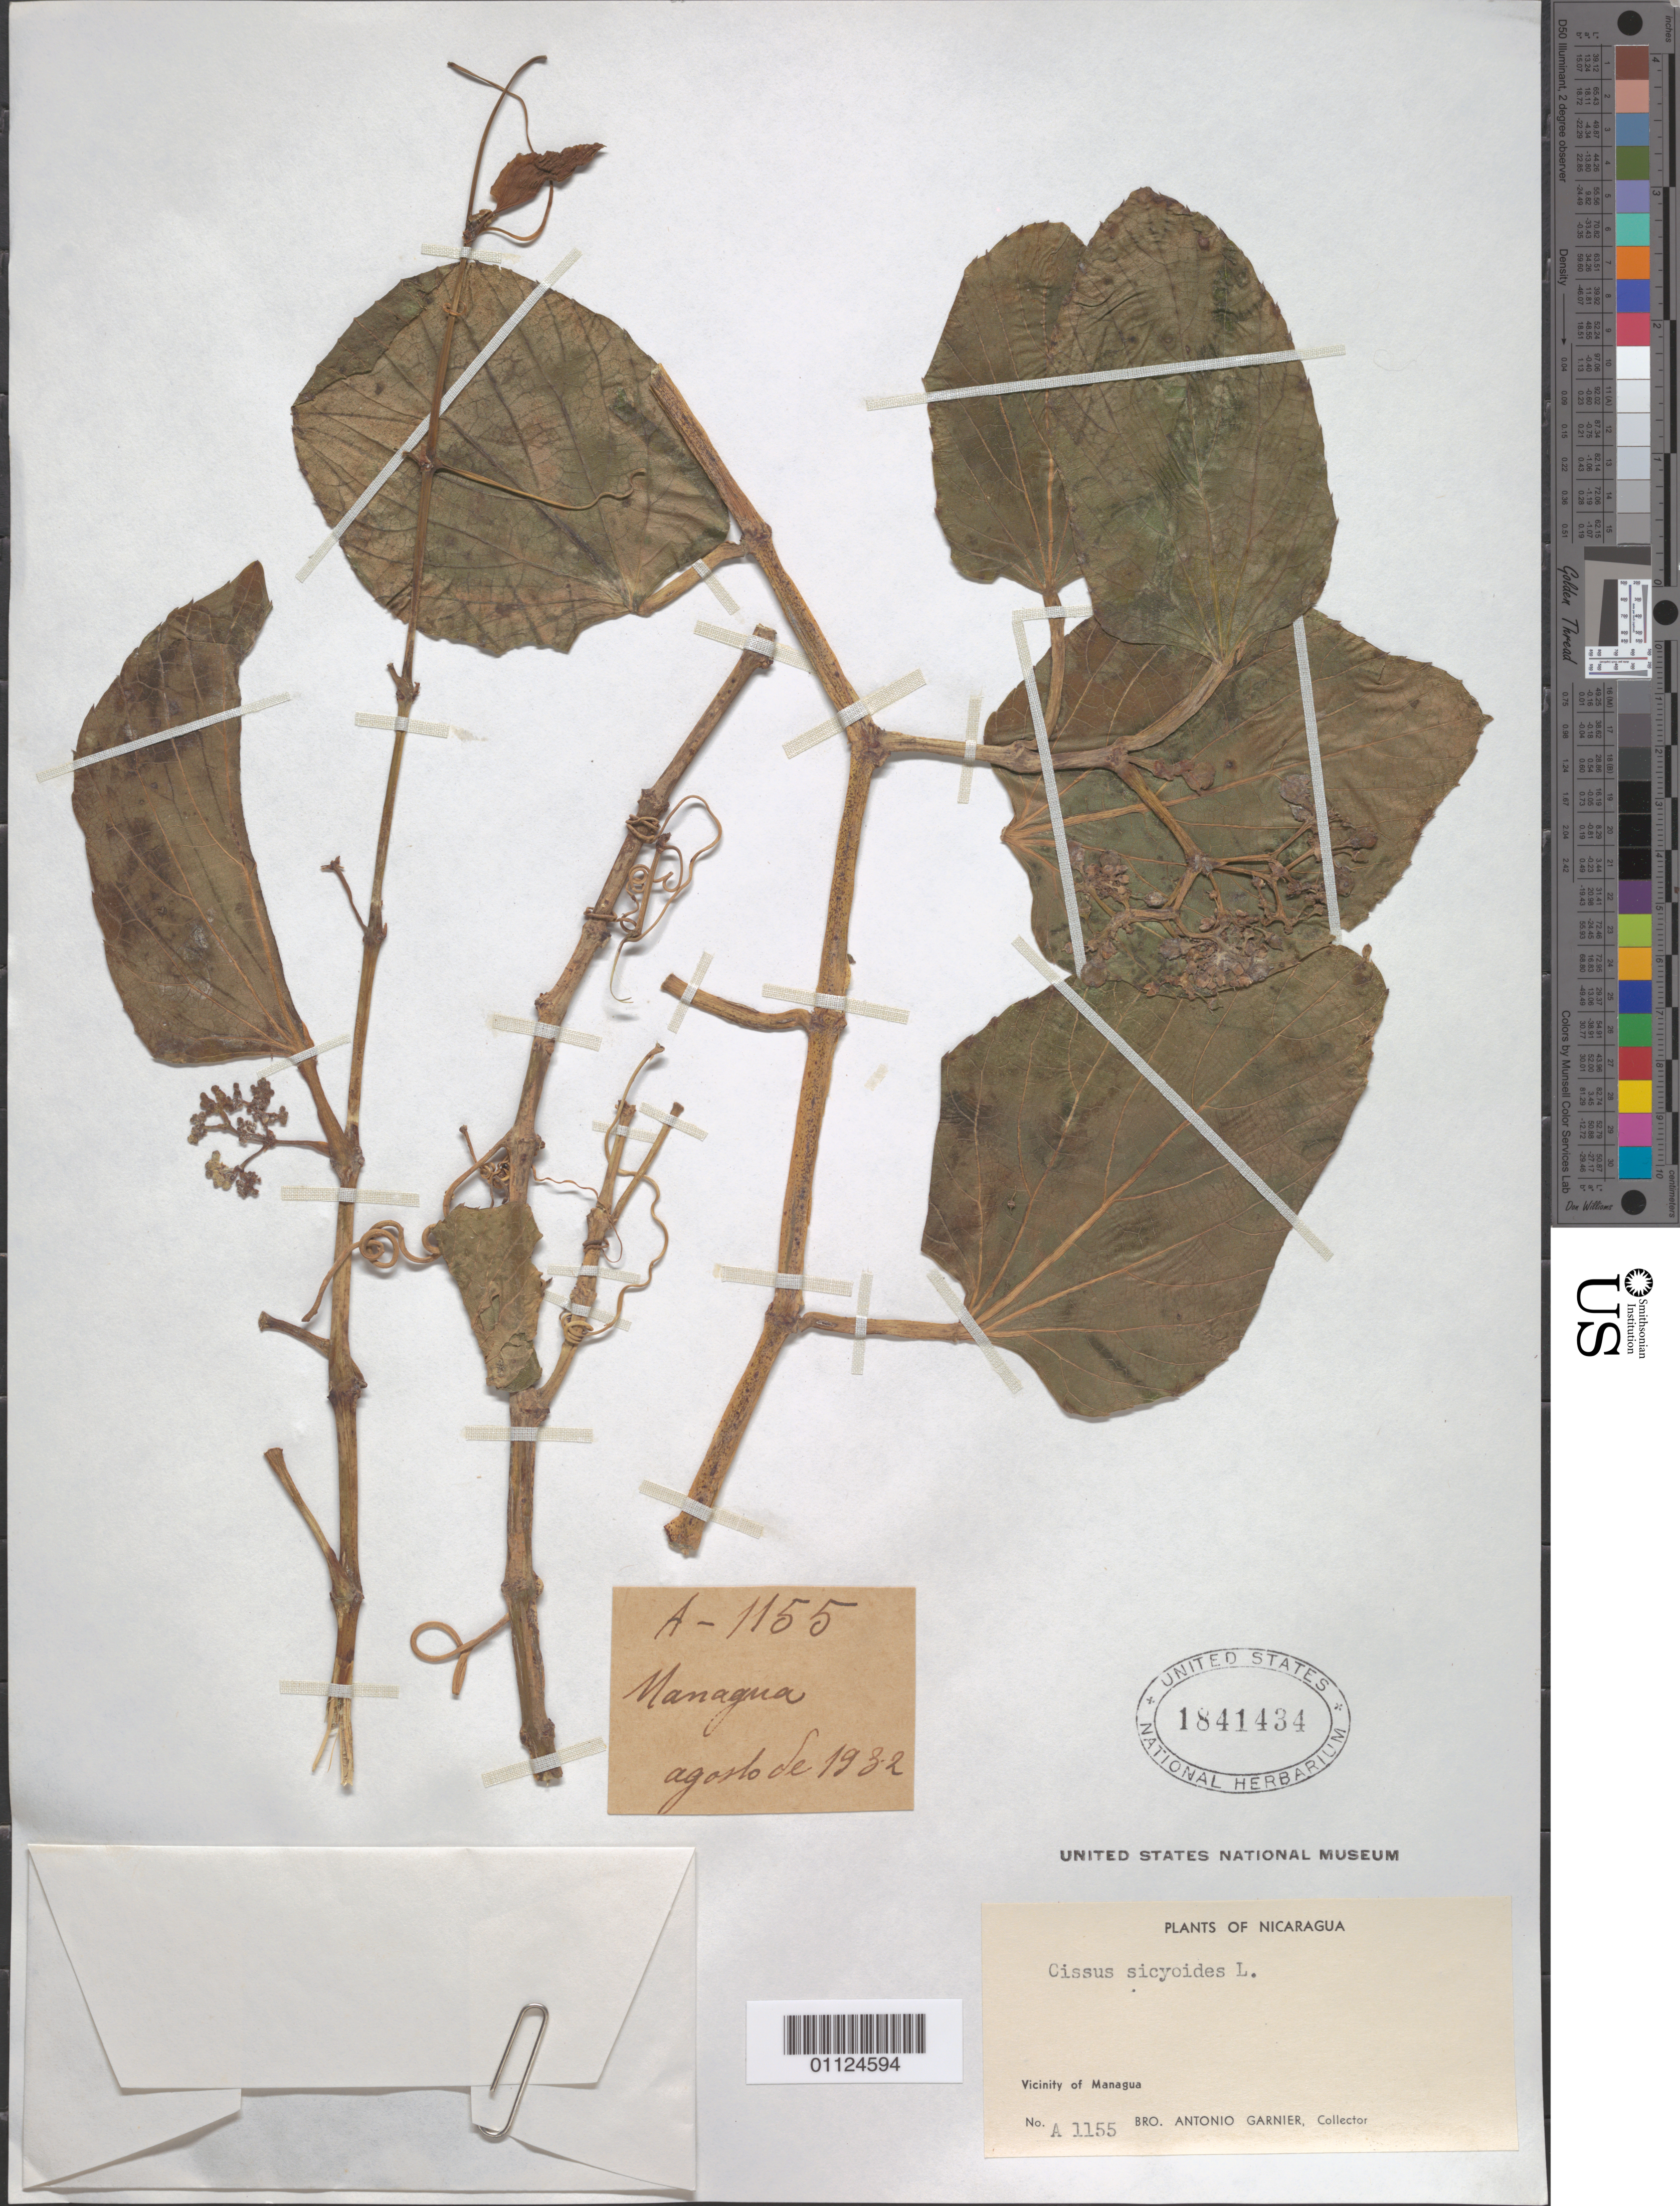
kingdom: Plantae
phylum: Tracheophyta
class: Magnoliopsida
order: Vitales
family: Vitaceae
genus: Cissus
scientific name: Cissus verticillata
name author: (L.) Nicolson & C.E. Jarvis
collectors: Bro. A. Garnier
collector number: A 1155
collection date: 1932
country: Nicaragua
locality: Vicinity of Managua.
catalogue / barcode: US 1841434